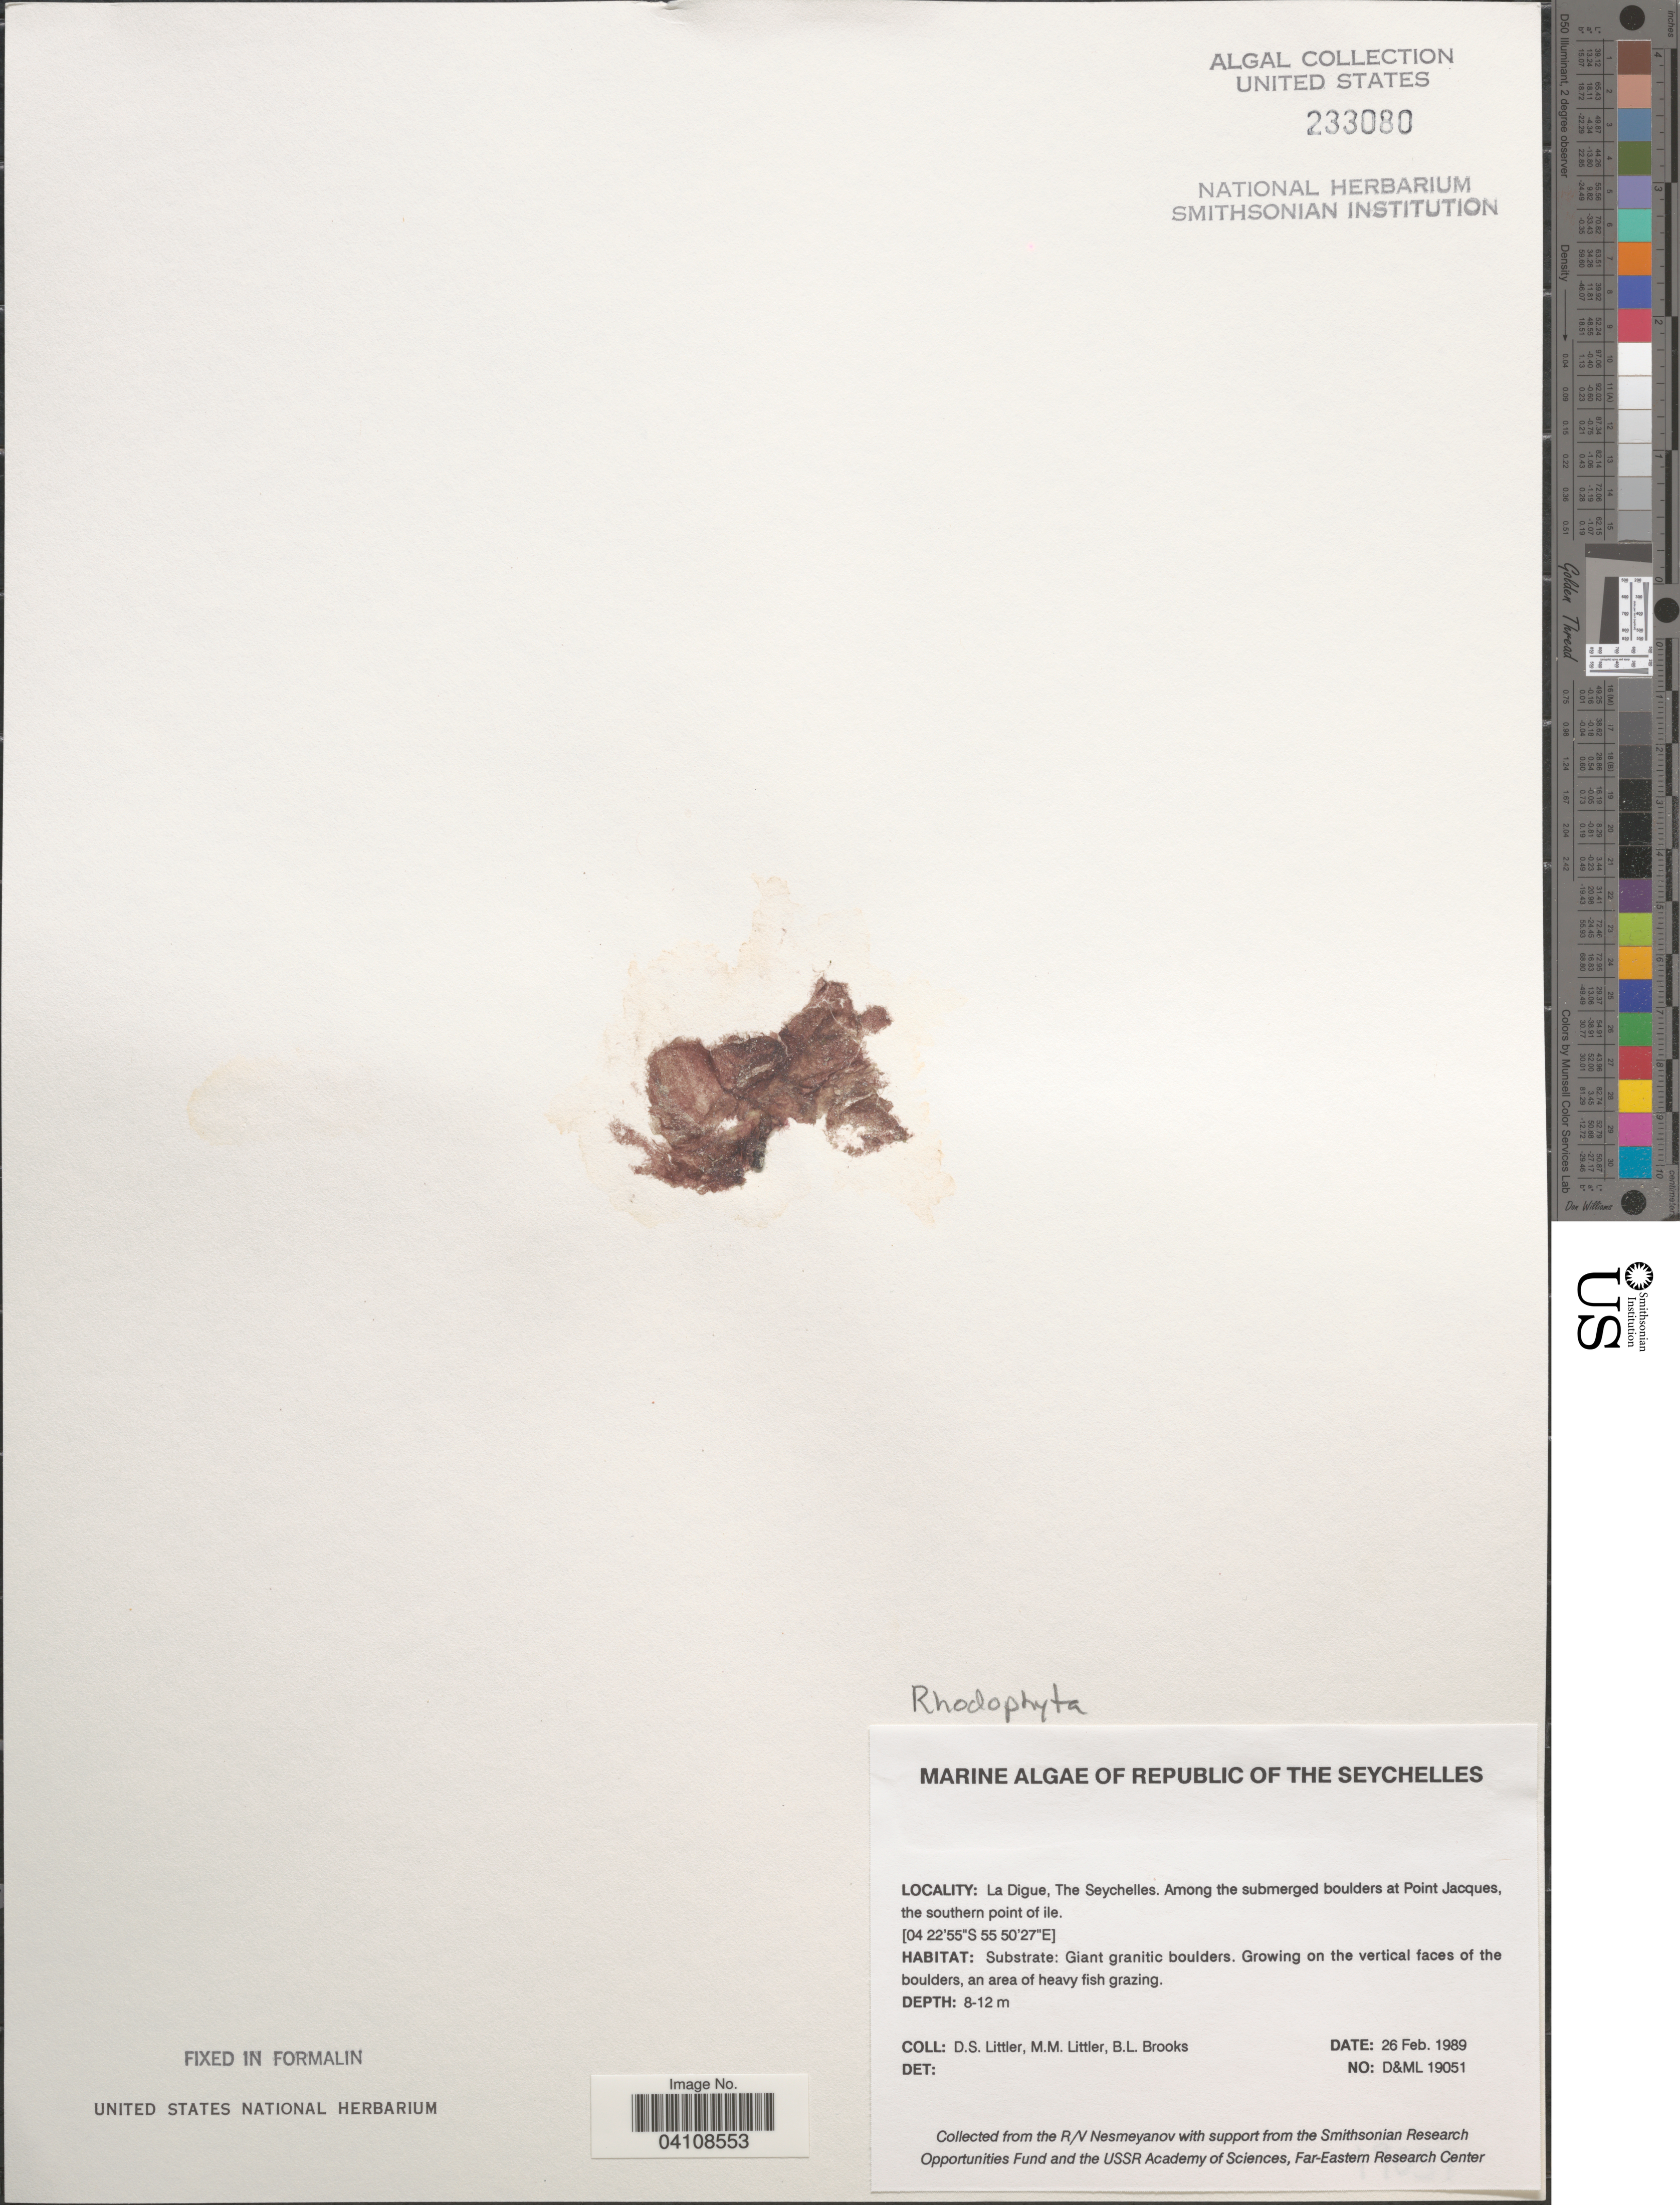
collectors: D. S. Littler & B. Brooks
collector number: D&ML19051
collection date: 1989-02-26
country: Seychelles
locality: Republic of The Seychelles. La Digue. Among the submerged boulders at Point Jacques, the southern point of ile.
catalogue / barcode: US 233080